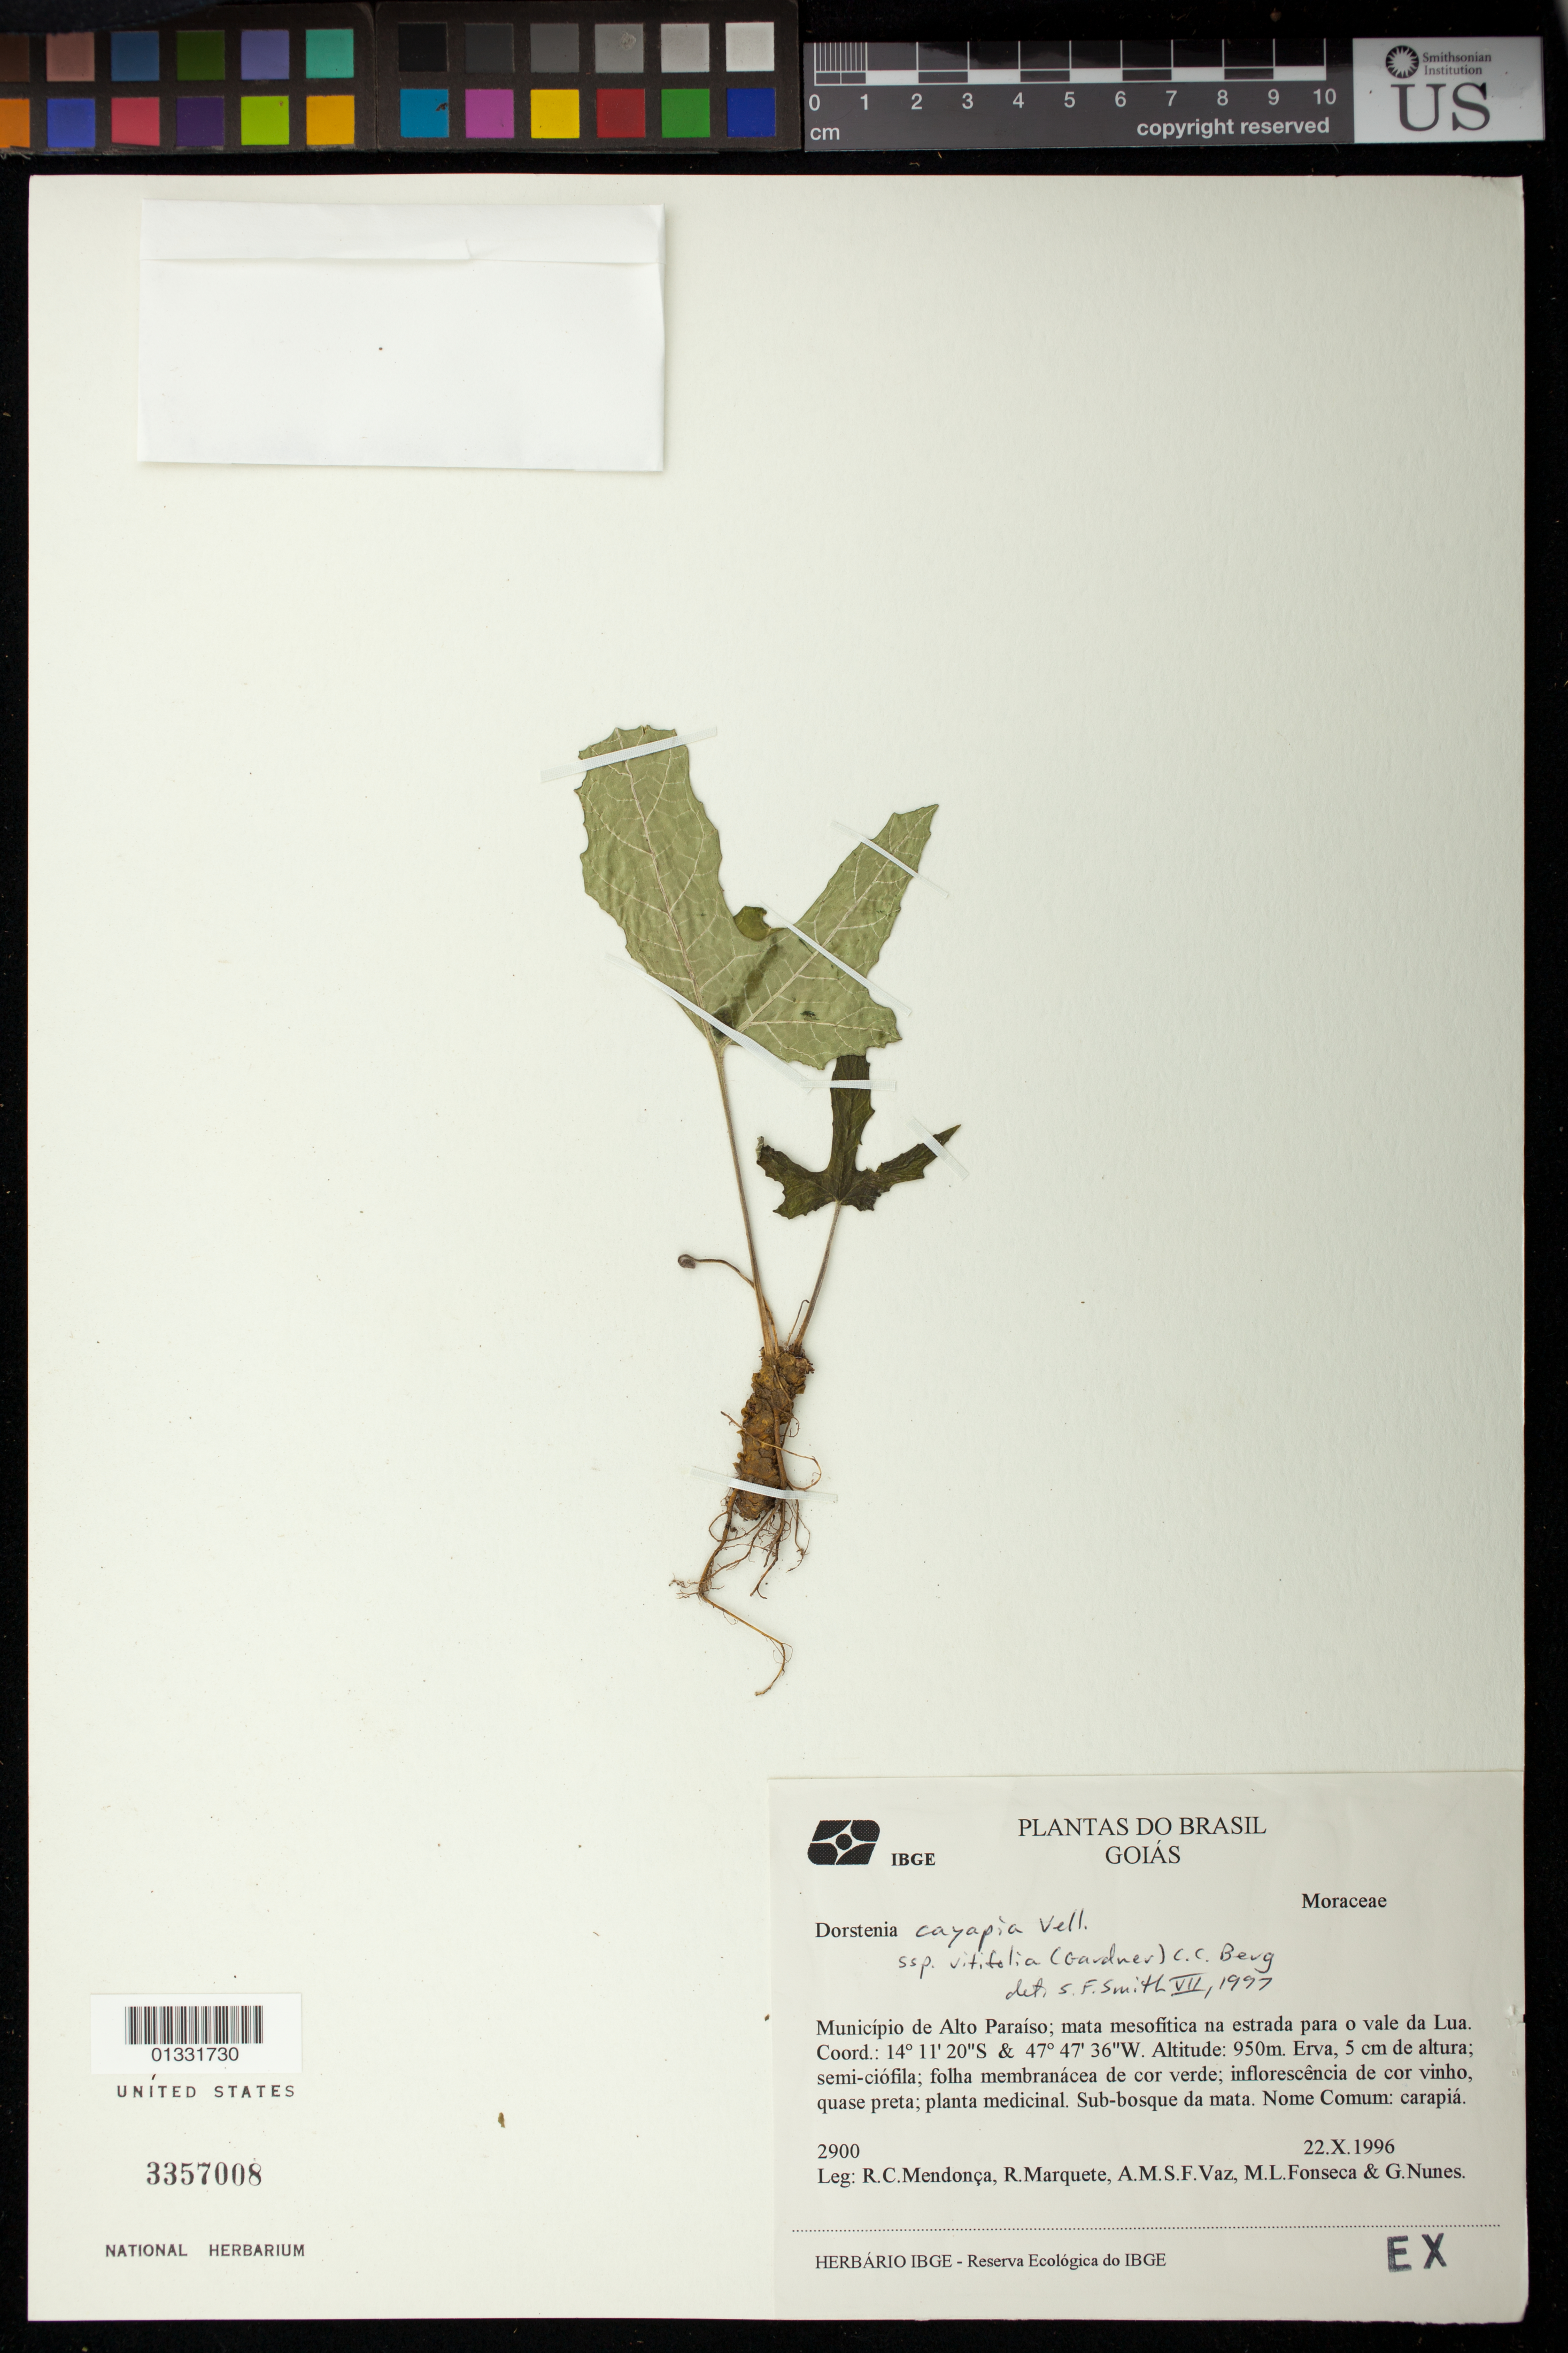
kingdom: Plantae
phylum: Tracheophyta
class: Magnoliopsida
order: Rosales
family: Moraceae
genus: Dorstenia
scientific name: Dorstenia cayapia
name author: Vell.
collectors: R. C. Mendonça, R. Marquete, A. M. S. F. Vaz, M. Fonseca & G. Nunes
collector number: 2900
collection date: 1996-10-22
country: Brazil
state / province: Goiás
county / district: Alto Paraíso de Goiás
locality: Estrada para o vale da Lua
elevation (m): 950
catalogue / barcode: US 3357008